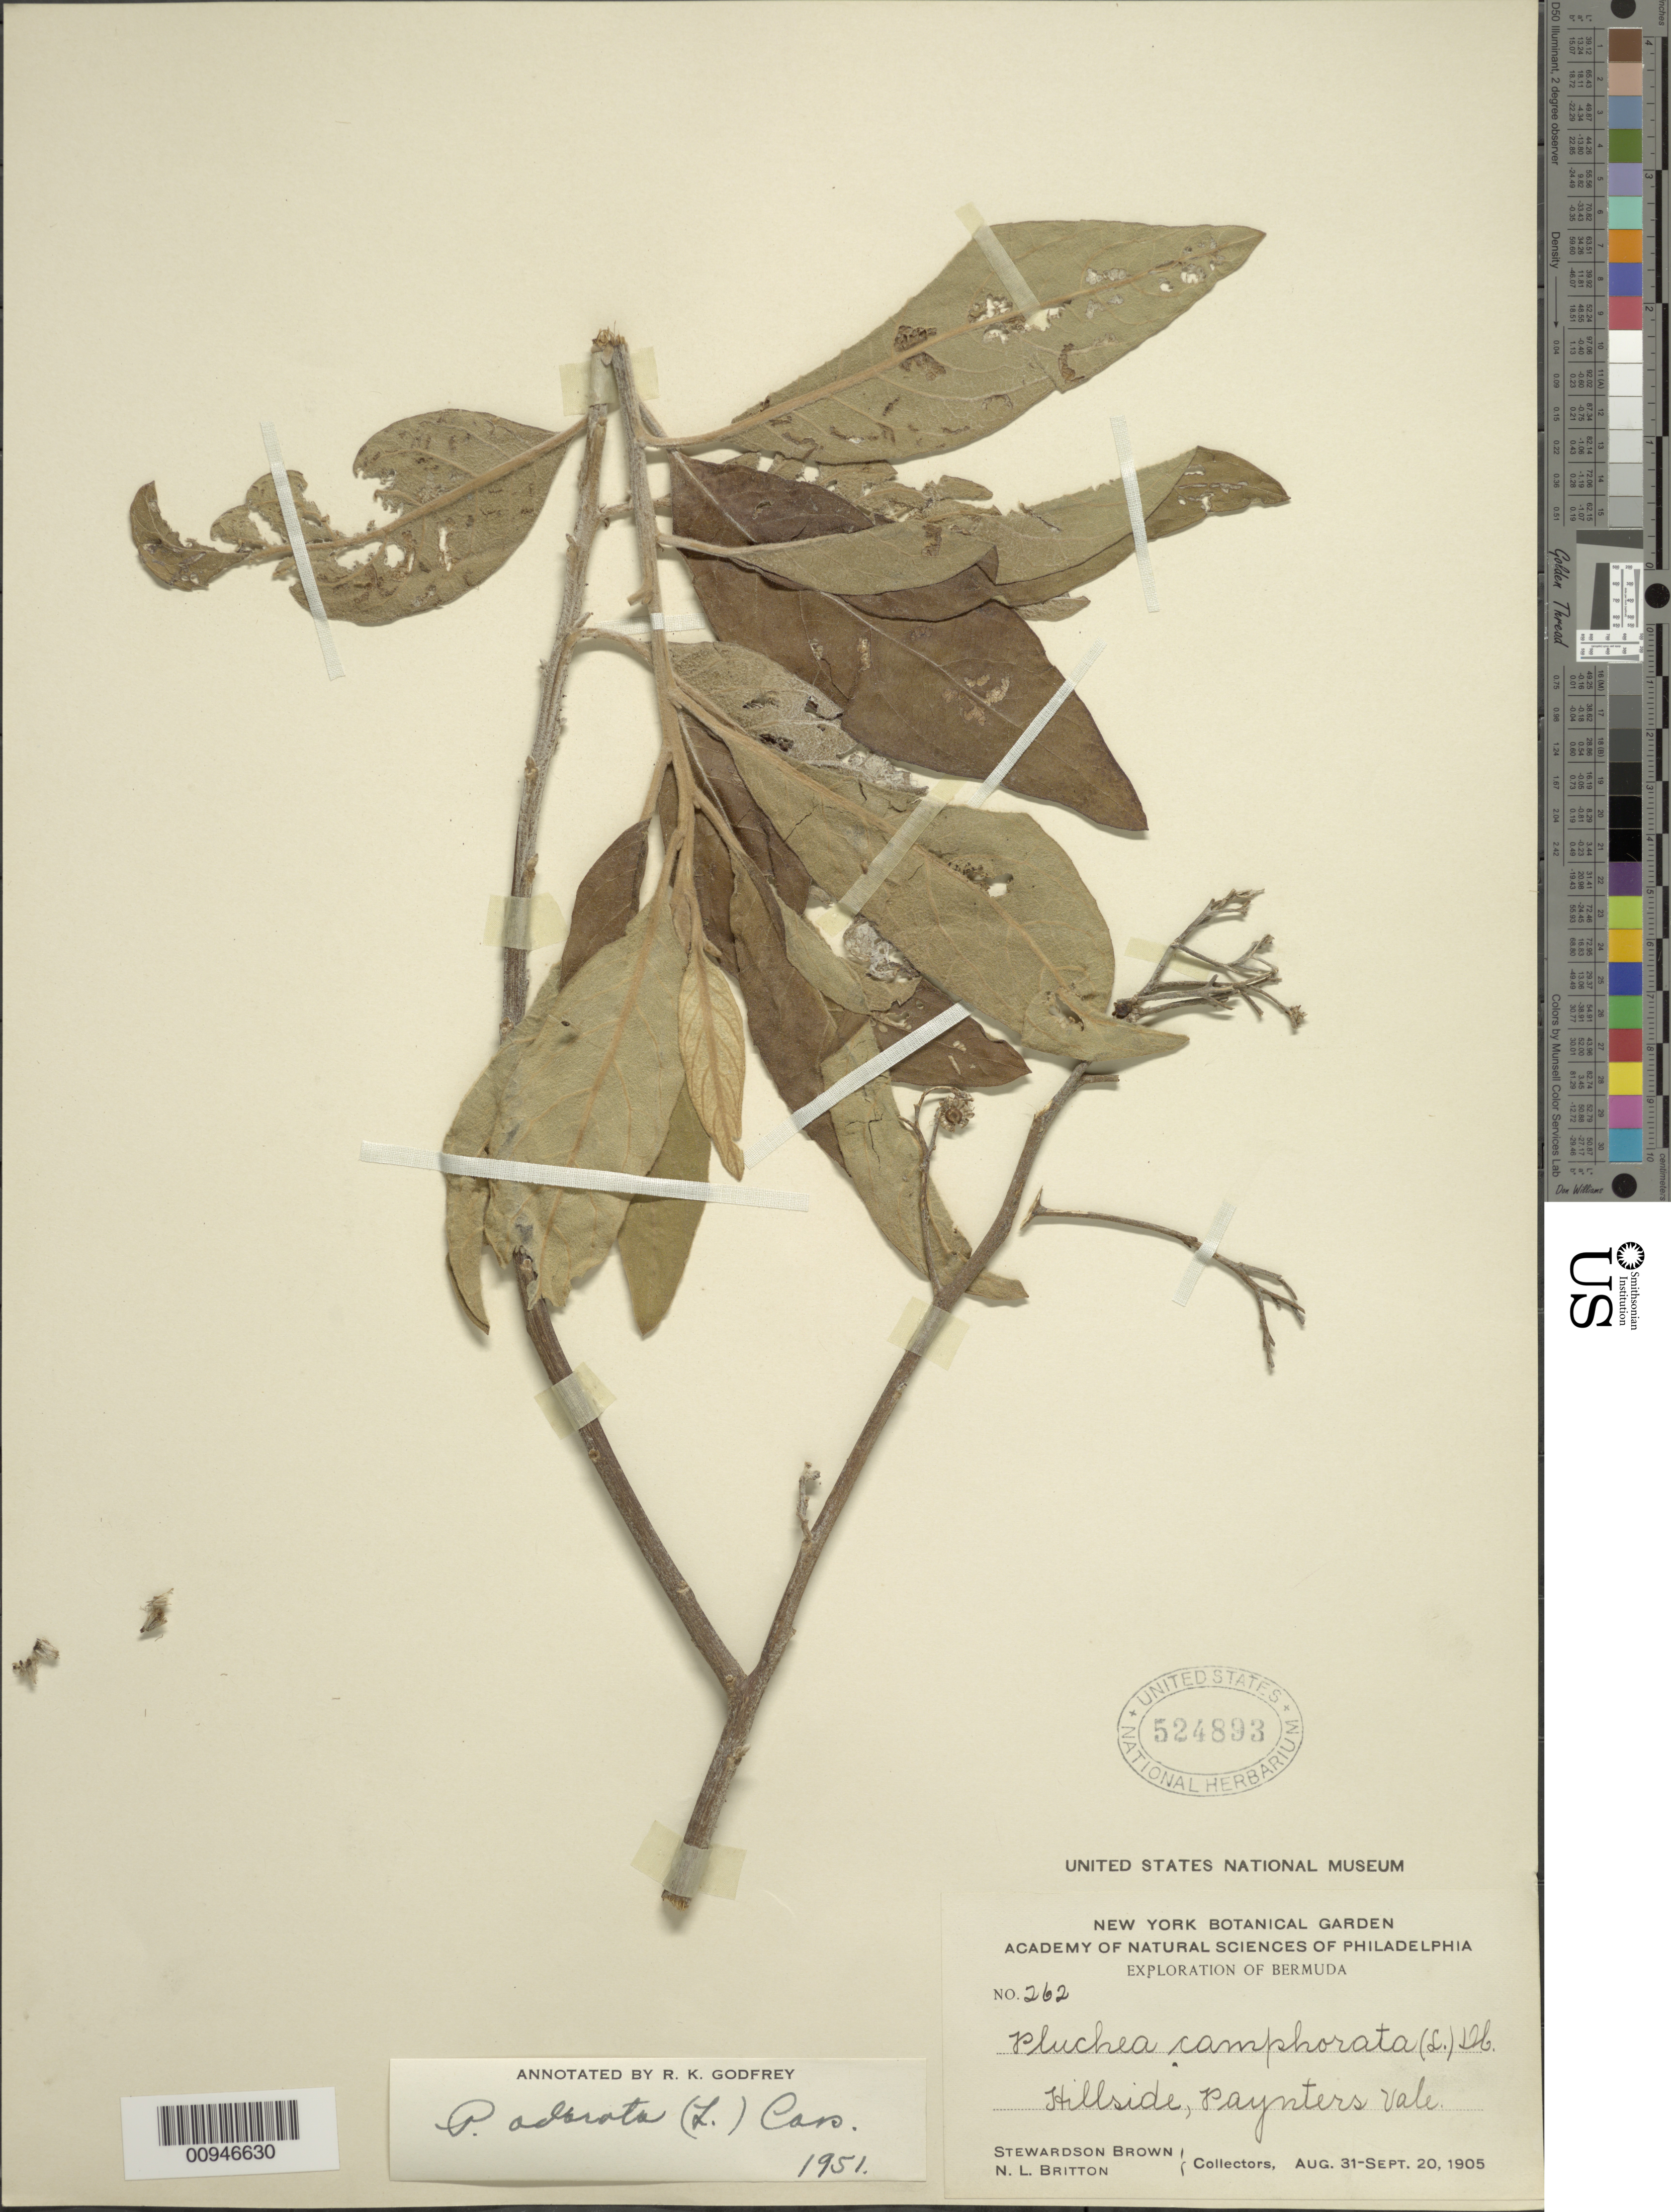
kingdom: Plantae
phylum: Tracheophyta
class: Magnoliopsida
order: Asterales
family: Asteraceae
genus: Pluchea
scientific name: Pluchea carolinensis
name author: (Jacq.) D. Don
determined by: Godfrey, R. K.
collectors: S. Brown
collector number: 262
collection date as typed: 31 Aug 1905 to 20 Sep 1905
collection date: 1905-08-31/1905-09-20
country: Bermuda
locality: Paynters Vale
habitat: Hillside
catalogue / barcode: US 524893